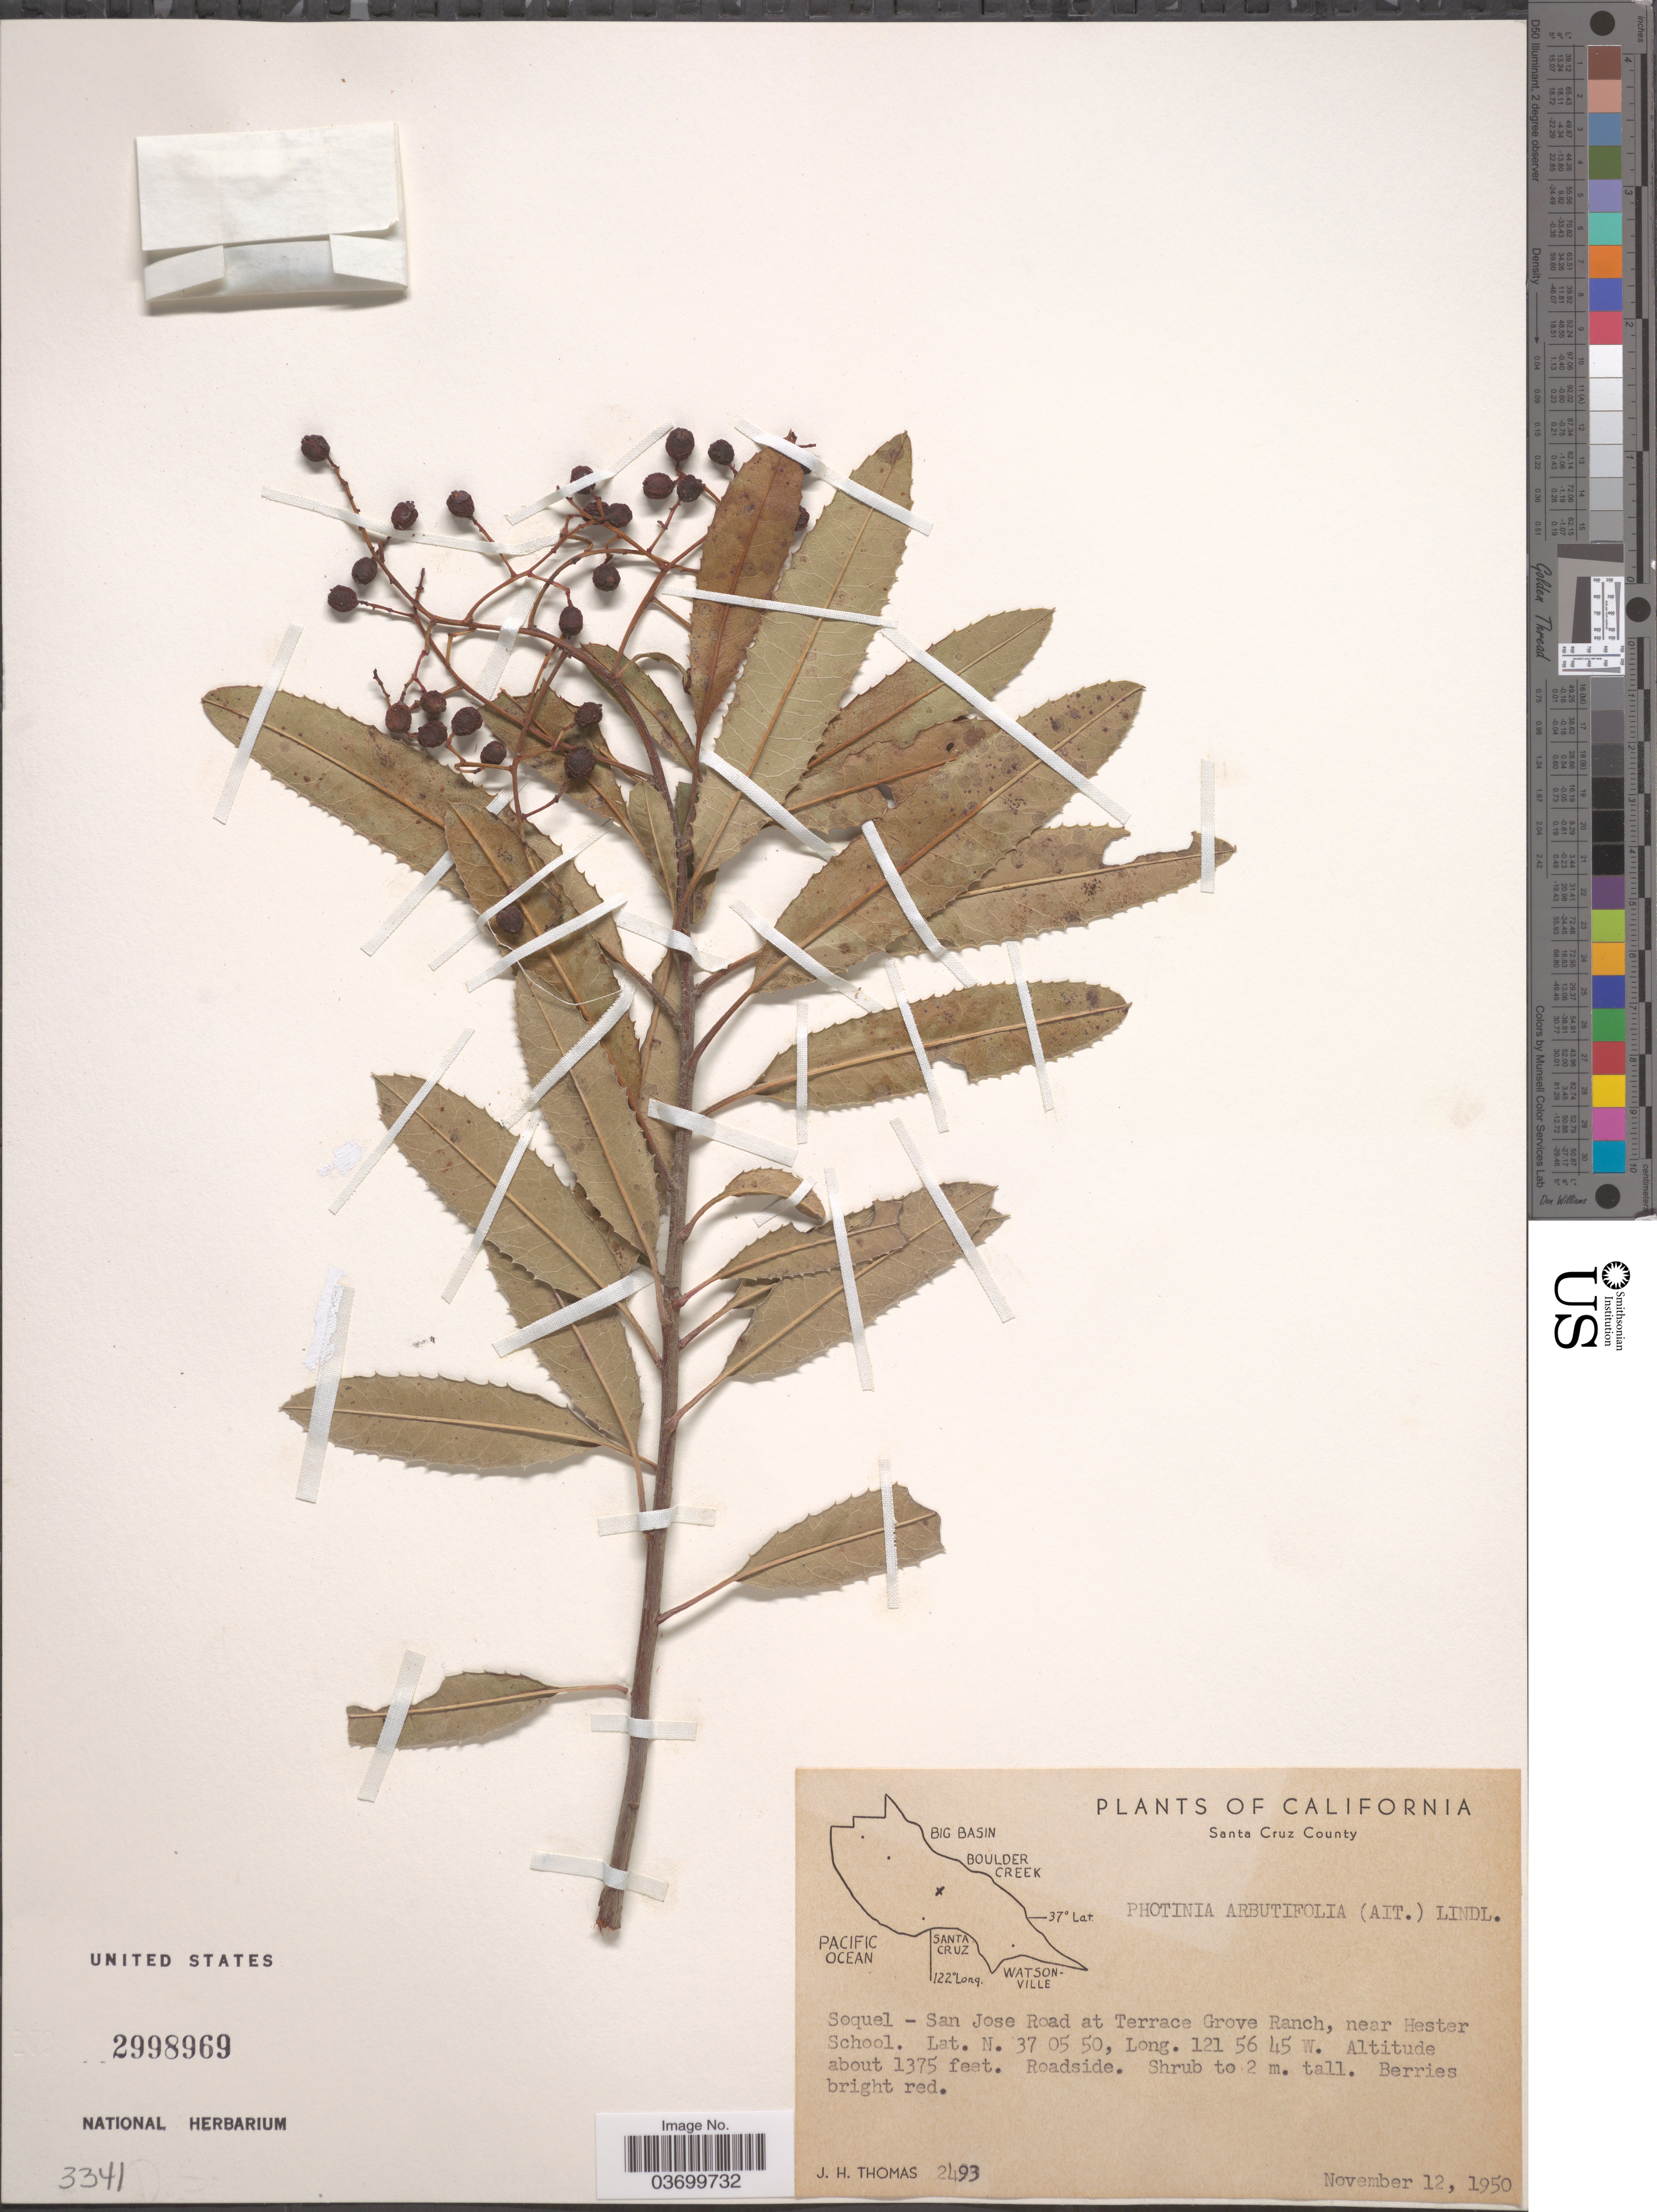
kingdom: Plantae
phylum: Tracheophyta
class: Magnoliopsida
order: Rosales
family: Rosaceae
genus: Heteromeles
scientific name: Heteromeles salicifolia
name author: (C. Presl) Abrams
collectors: J. H. Thomas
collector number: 2493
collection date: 1950-11-12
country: United States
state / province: California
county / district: Santa Cruz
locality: Santa Cruz County. Soquel- San Jose Road at Terrace Grove Ranch, near Hester School. Roadside.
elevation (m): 419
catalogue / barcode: US 2998969